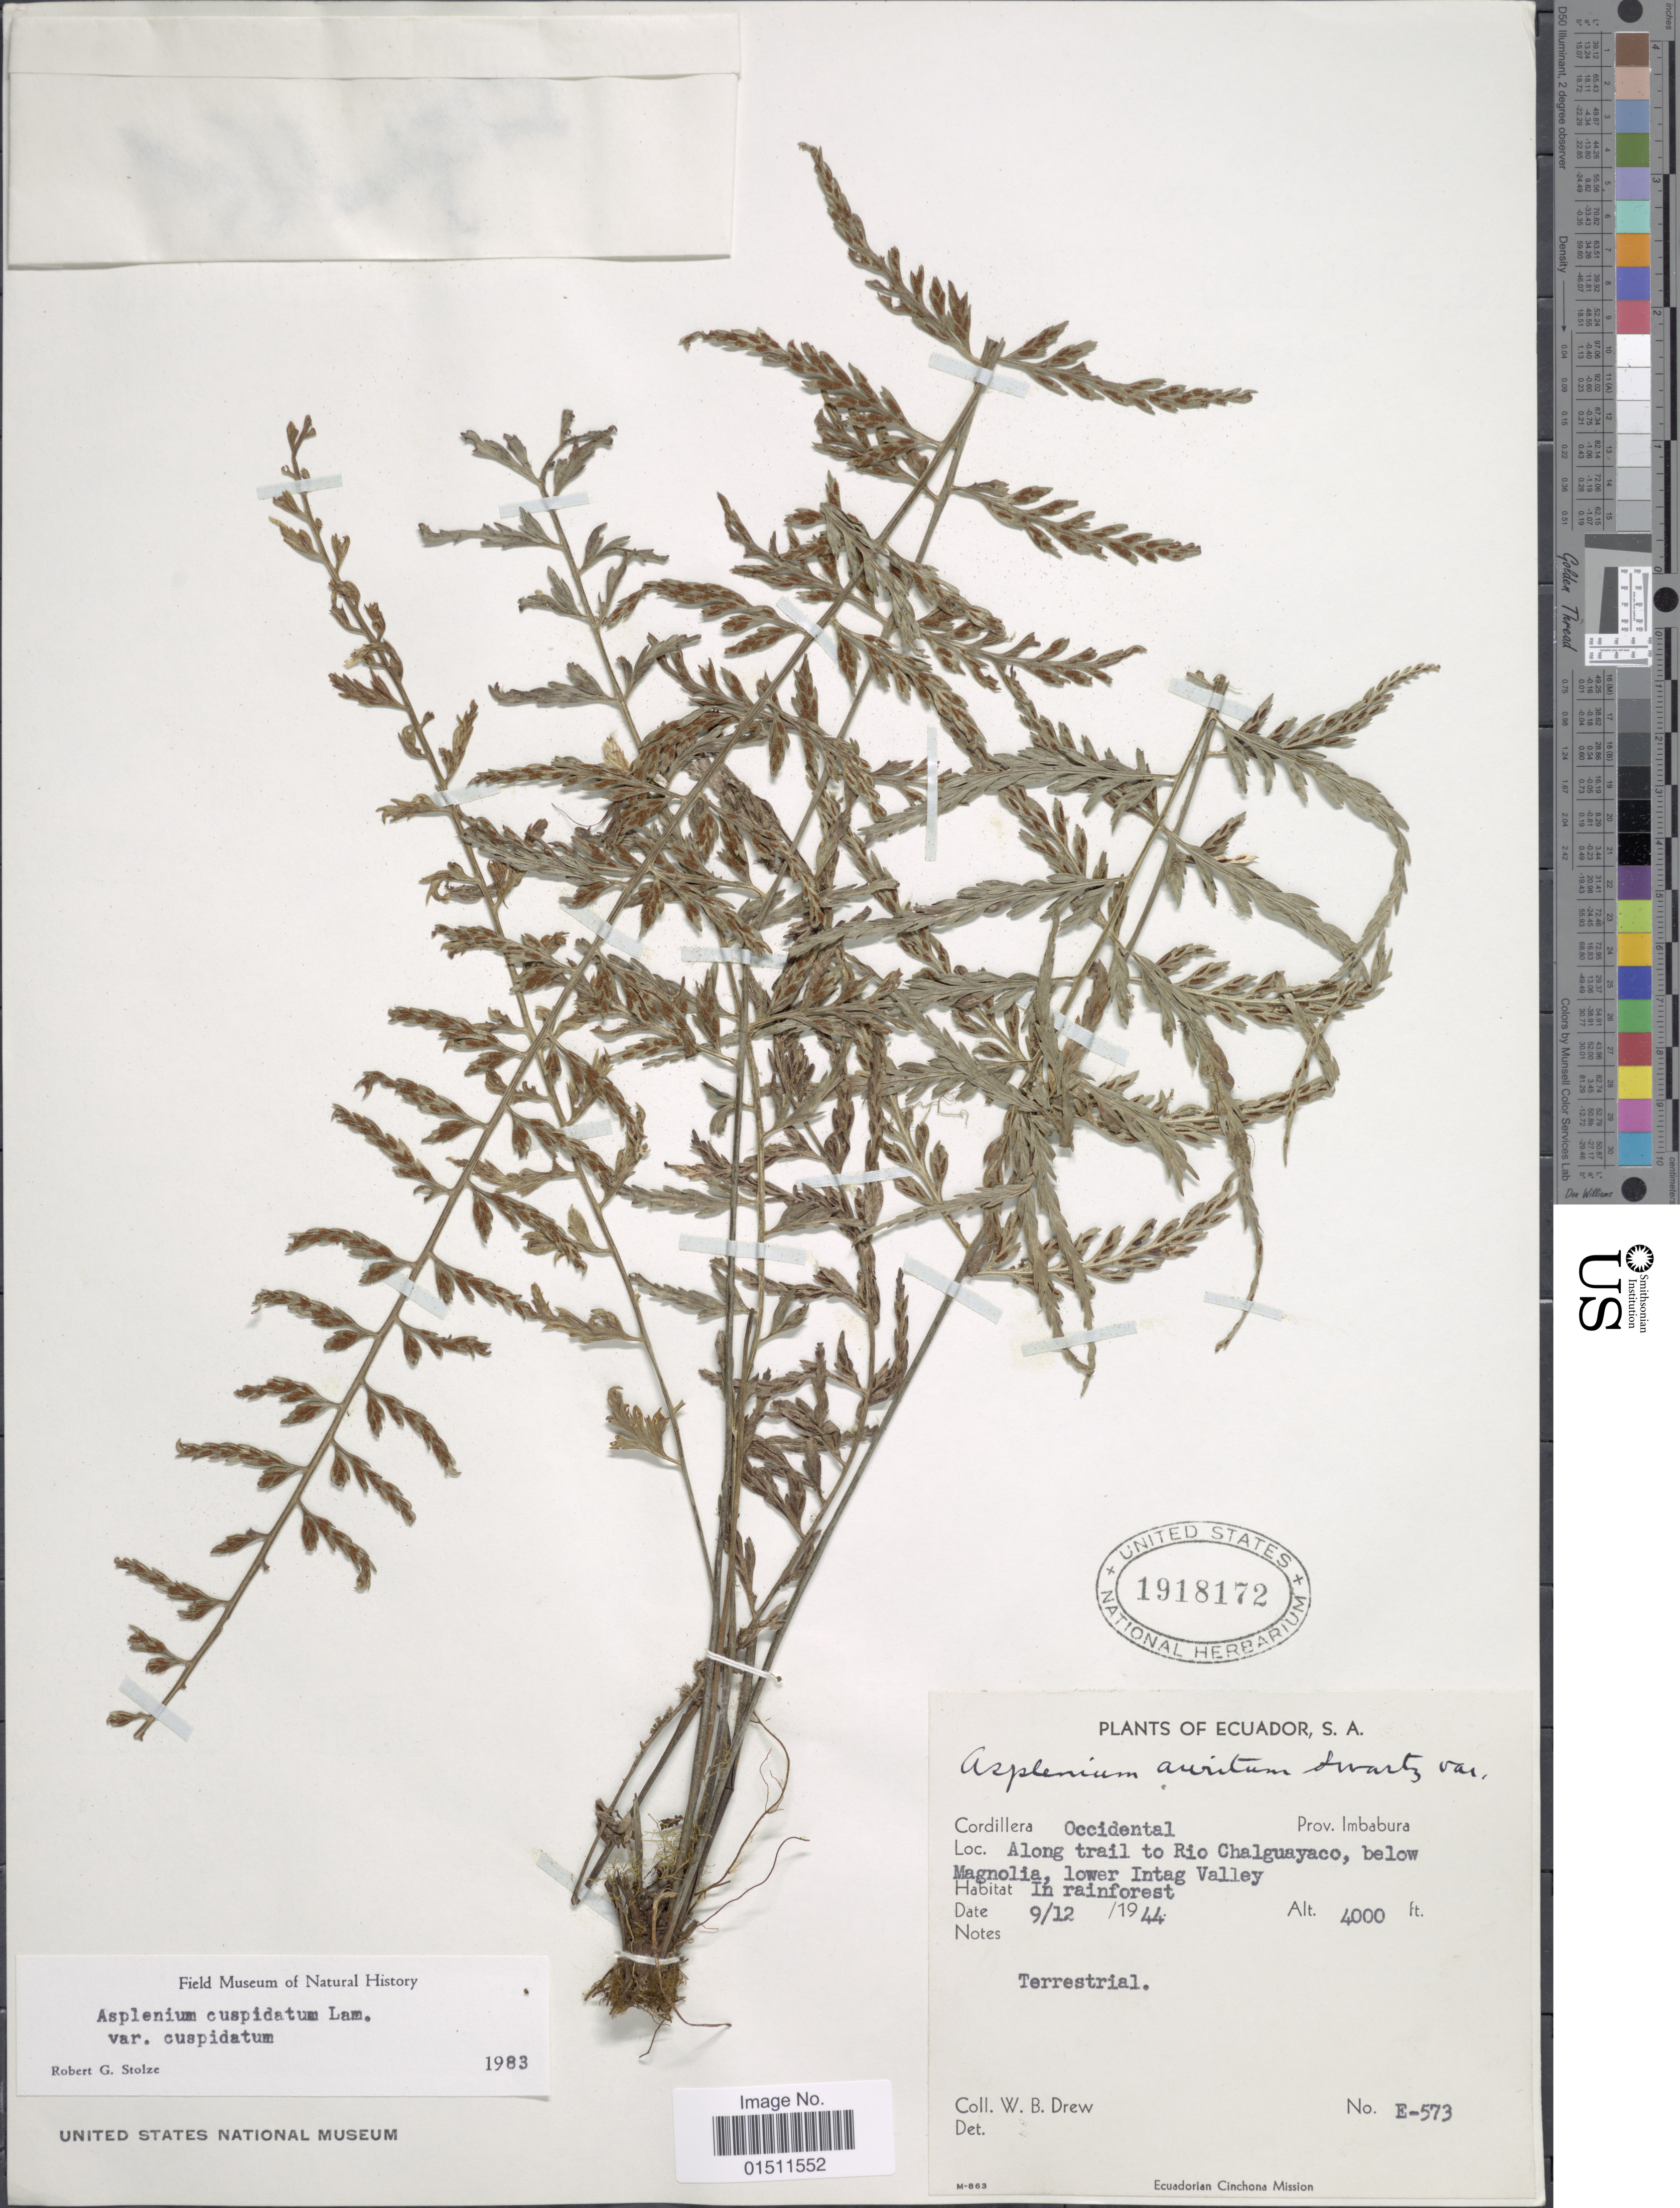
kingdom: Plantae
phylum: Tracheophyta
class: Polypodiopsida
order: Polypodiales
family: Aspleniaceae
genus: Asplenium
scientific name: Asplenium macilentum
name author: Kunze ex Klotzsch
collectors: W. B. Drew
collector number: E-573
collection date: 1944-12-09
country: Ecuador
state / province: Imbabura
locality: Ecuador, S. A., Cordillera Occidental, Prov. Imbabura, along trail to Rio Chalguayaco, below Magnolia, lowe Intag Valley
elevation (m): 1219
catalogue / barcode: US 1918172